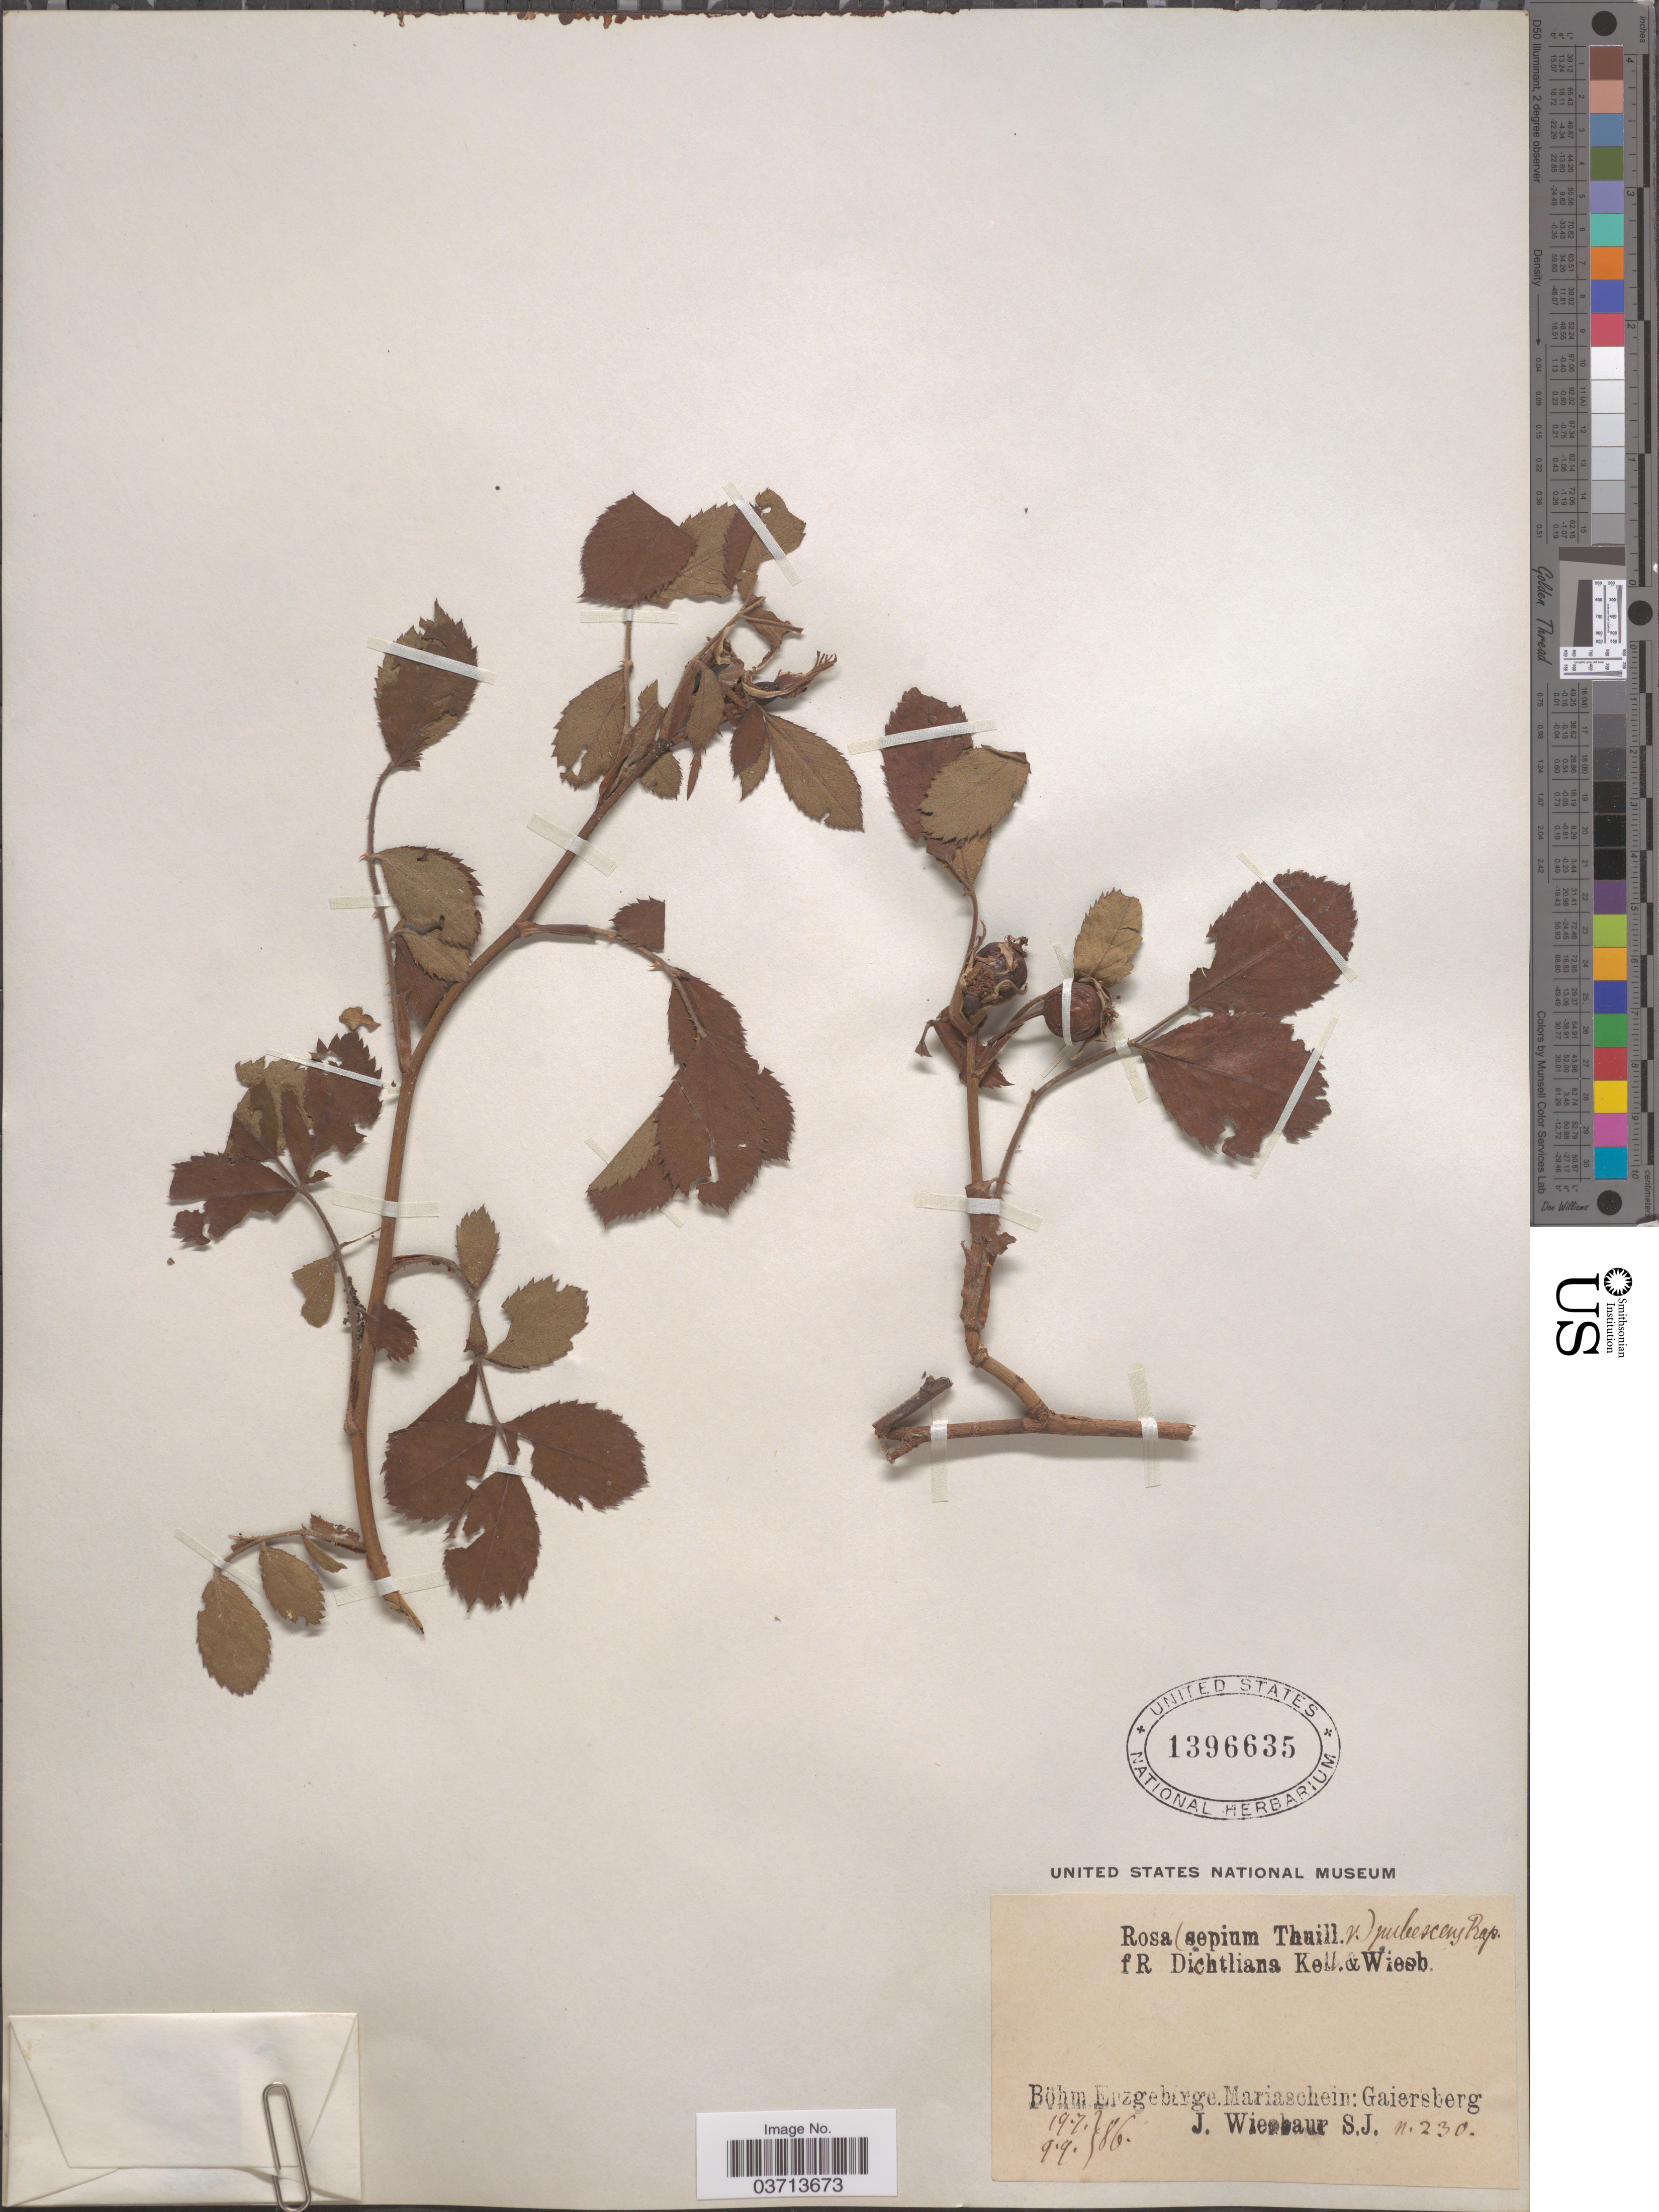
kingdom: Plantae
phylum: Tracheophyta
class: Magnoliopsida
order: Rosales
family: Rosaceae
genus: Rosa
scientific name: Rosa sepium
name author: Thuill.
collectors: J. Wiesbaur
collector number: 230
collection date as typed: Transcribed d/m/y: 19/7/86 to 9/9/86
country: Czechia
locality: Böhm Erzgebirge. Mariaschein: Gaiersberg.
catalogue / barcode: US 1396635